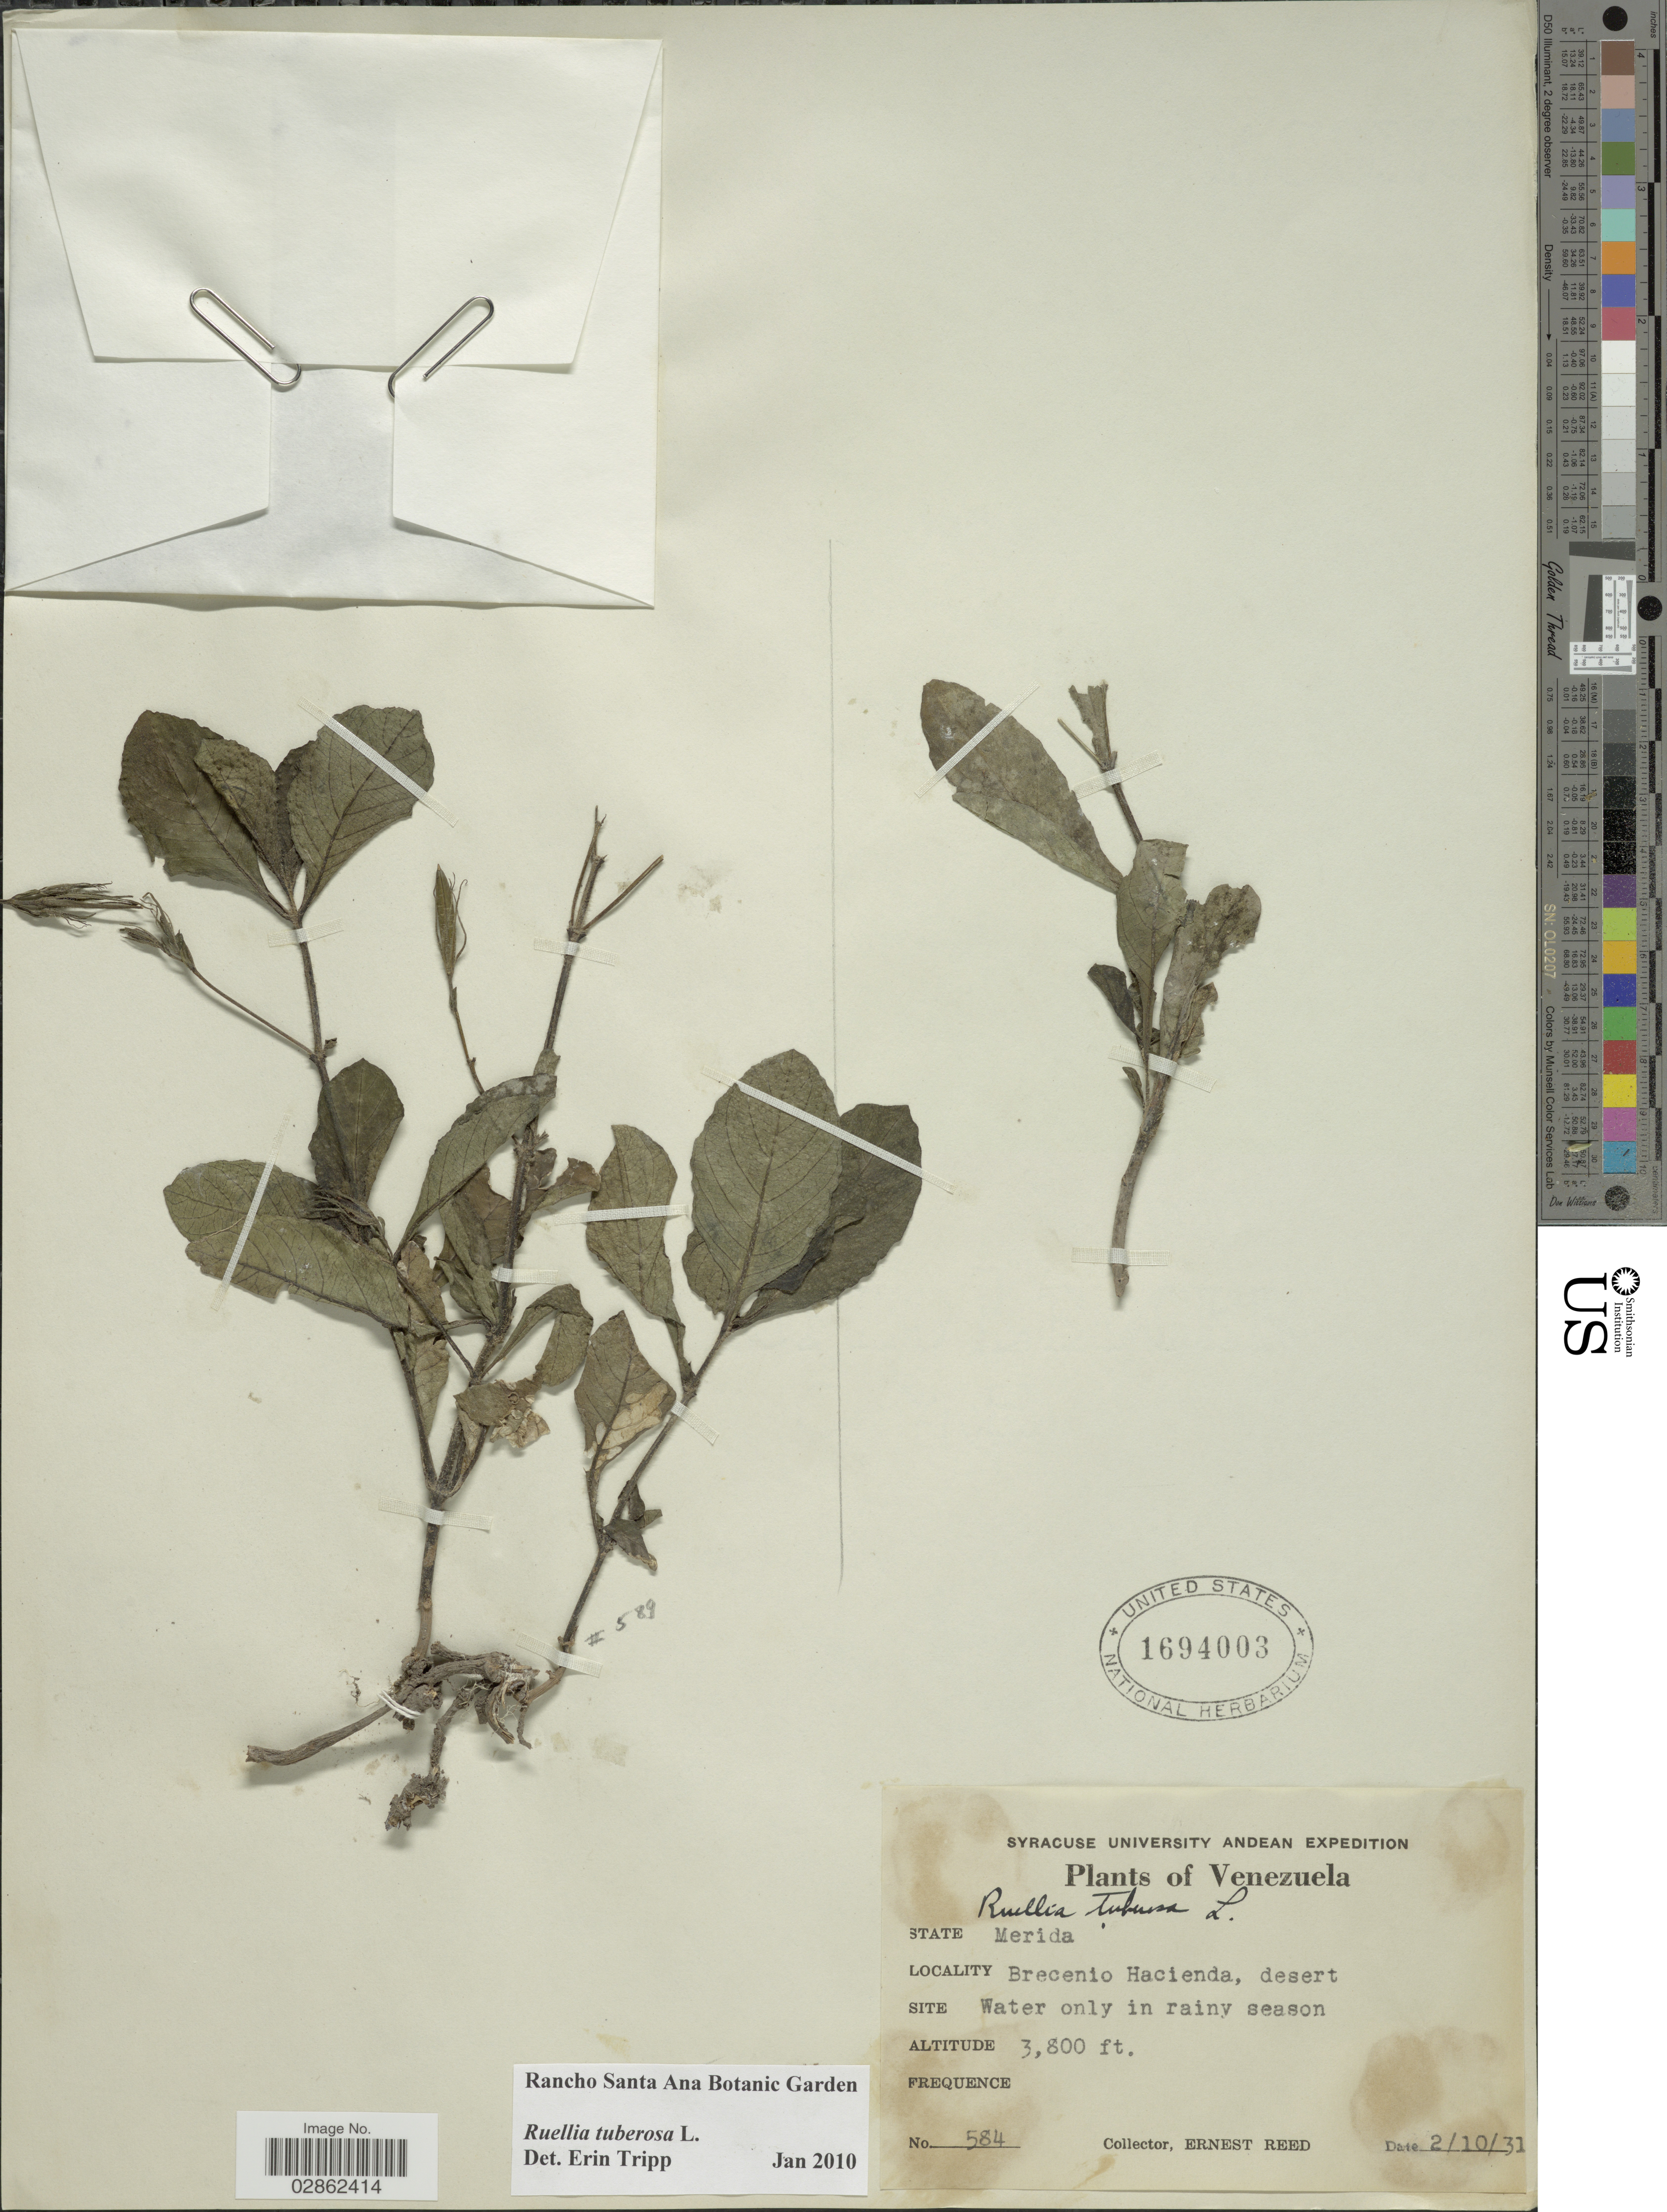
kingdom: Plantae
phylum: Tracheophyta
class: Magnoliopsida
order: Lamiales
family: Acanthaceae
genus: Ruellia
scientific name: Ruellia tuberosa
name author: L.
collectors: E. Reed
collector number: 584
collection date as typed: Transcribed d/m/y: 2/10/31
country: Venezuela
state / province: Mérida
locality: Brecenio Hacienda, desert.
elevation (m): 1158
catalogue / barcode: US 1694003